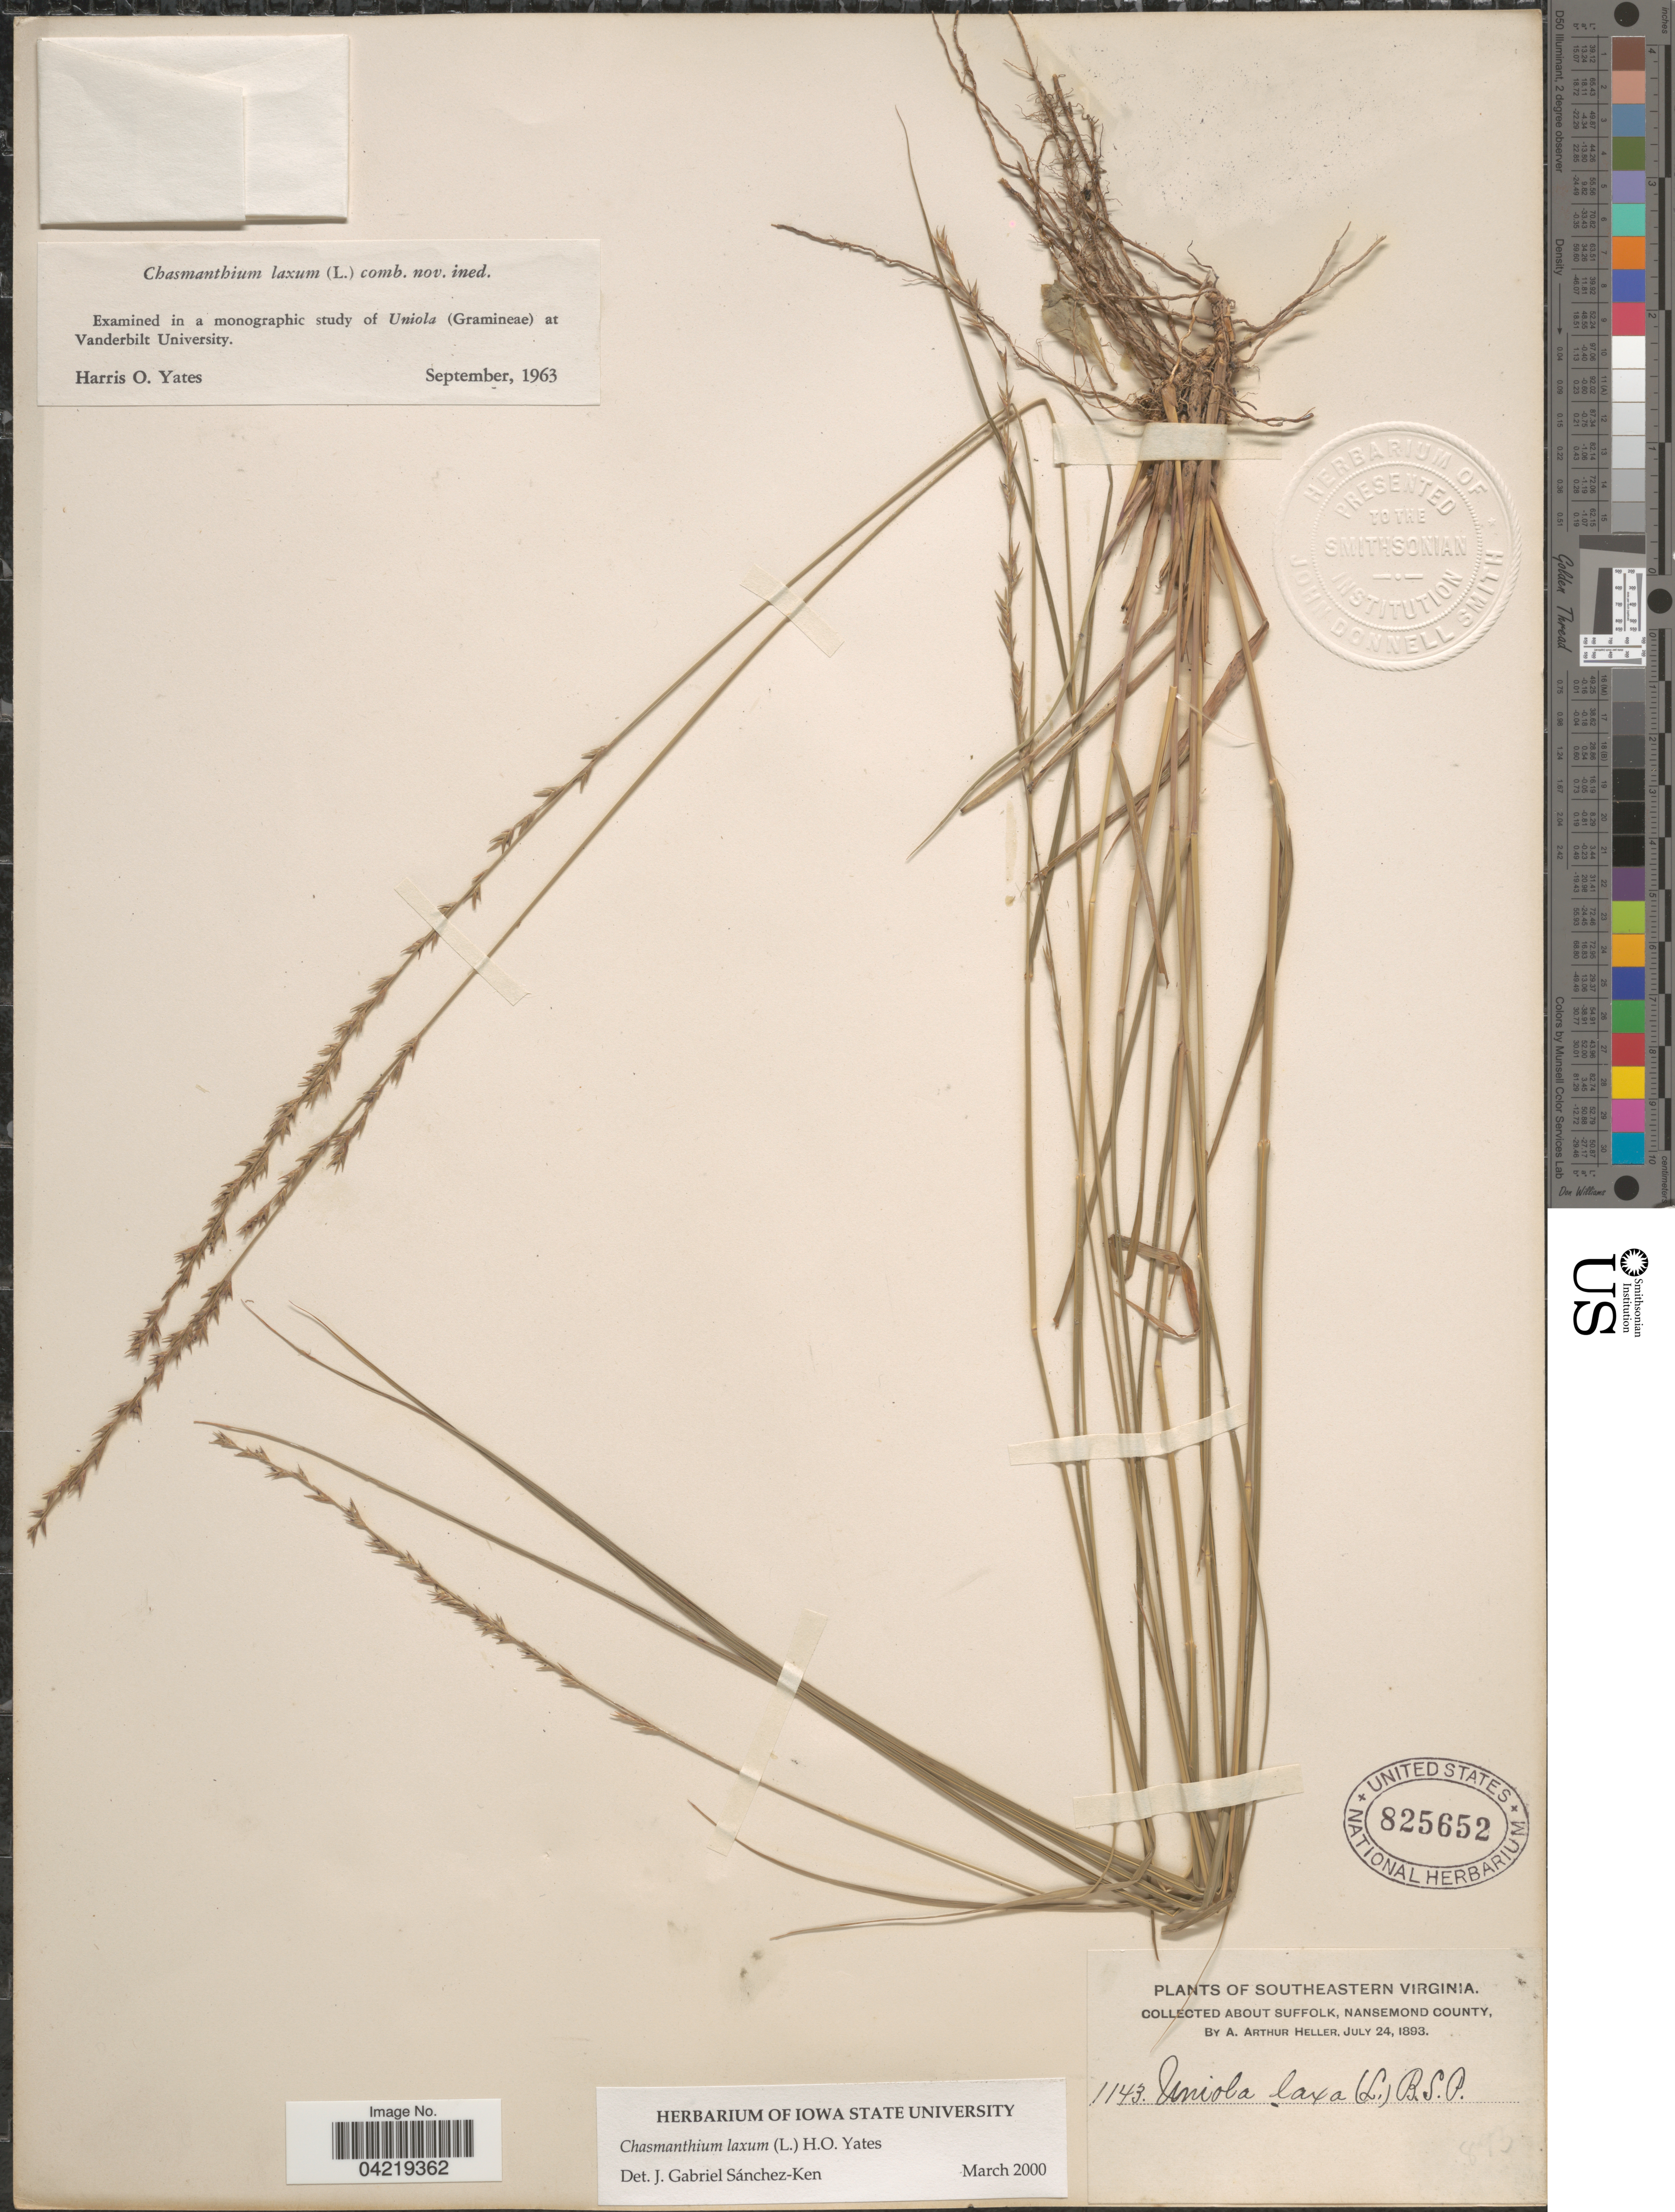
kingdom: Plantae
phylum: Tracheophyta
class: Liliopsida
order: Poales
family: Poaceae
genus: Chasmanthium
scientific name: Chasmanthium laxum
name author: (L.) H.O. Yates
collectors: A. A. Heller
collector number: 1143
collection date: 1893-07-24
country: United States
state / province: Virginia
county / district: City of Suffolk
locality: Southeastern Virginia. About Suffolk, Nansemond County.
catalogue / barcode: US 825652